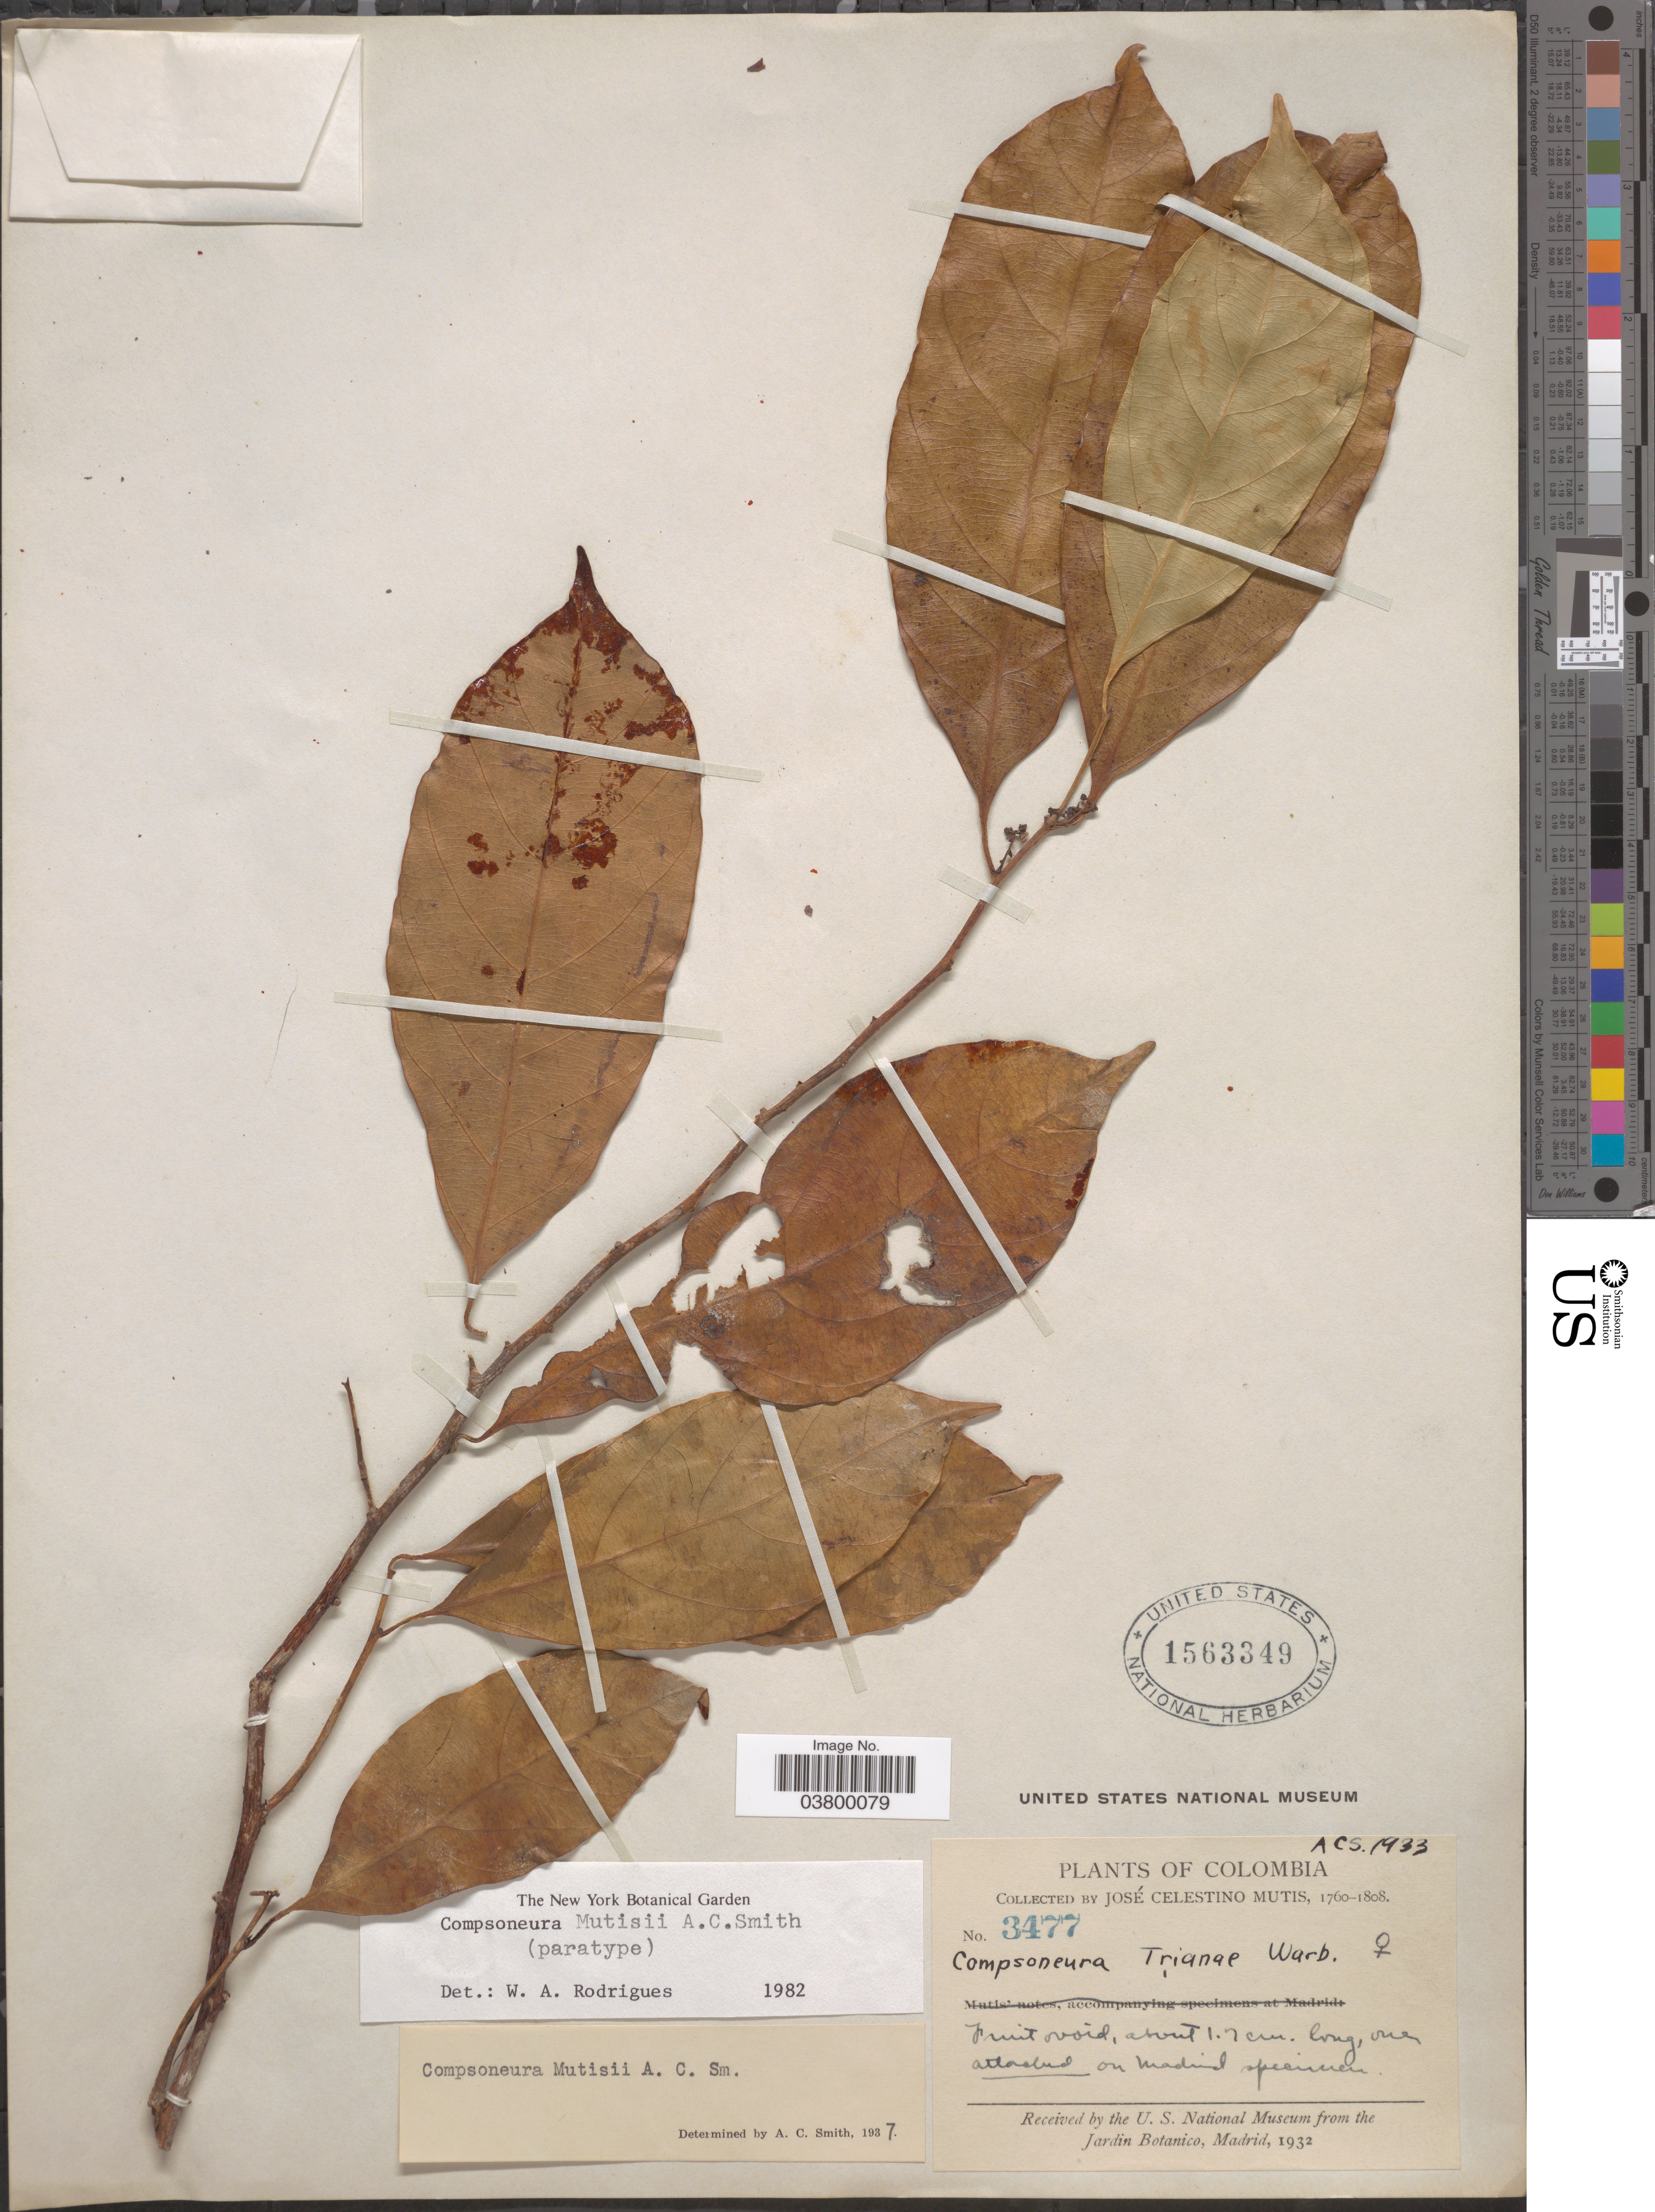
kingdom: Plantae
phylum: Tracheophyta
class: Magnoliopsida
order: Magnoliales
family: Myristicaceae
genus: Compsoneura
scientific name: Compsoneura mutisii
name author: A.C. Sm.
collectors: J. C. B. Mutis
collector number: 3477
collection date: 1760/1808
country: Colombia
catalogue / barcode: US 1563349